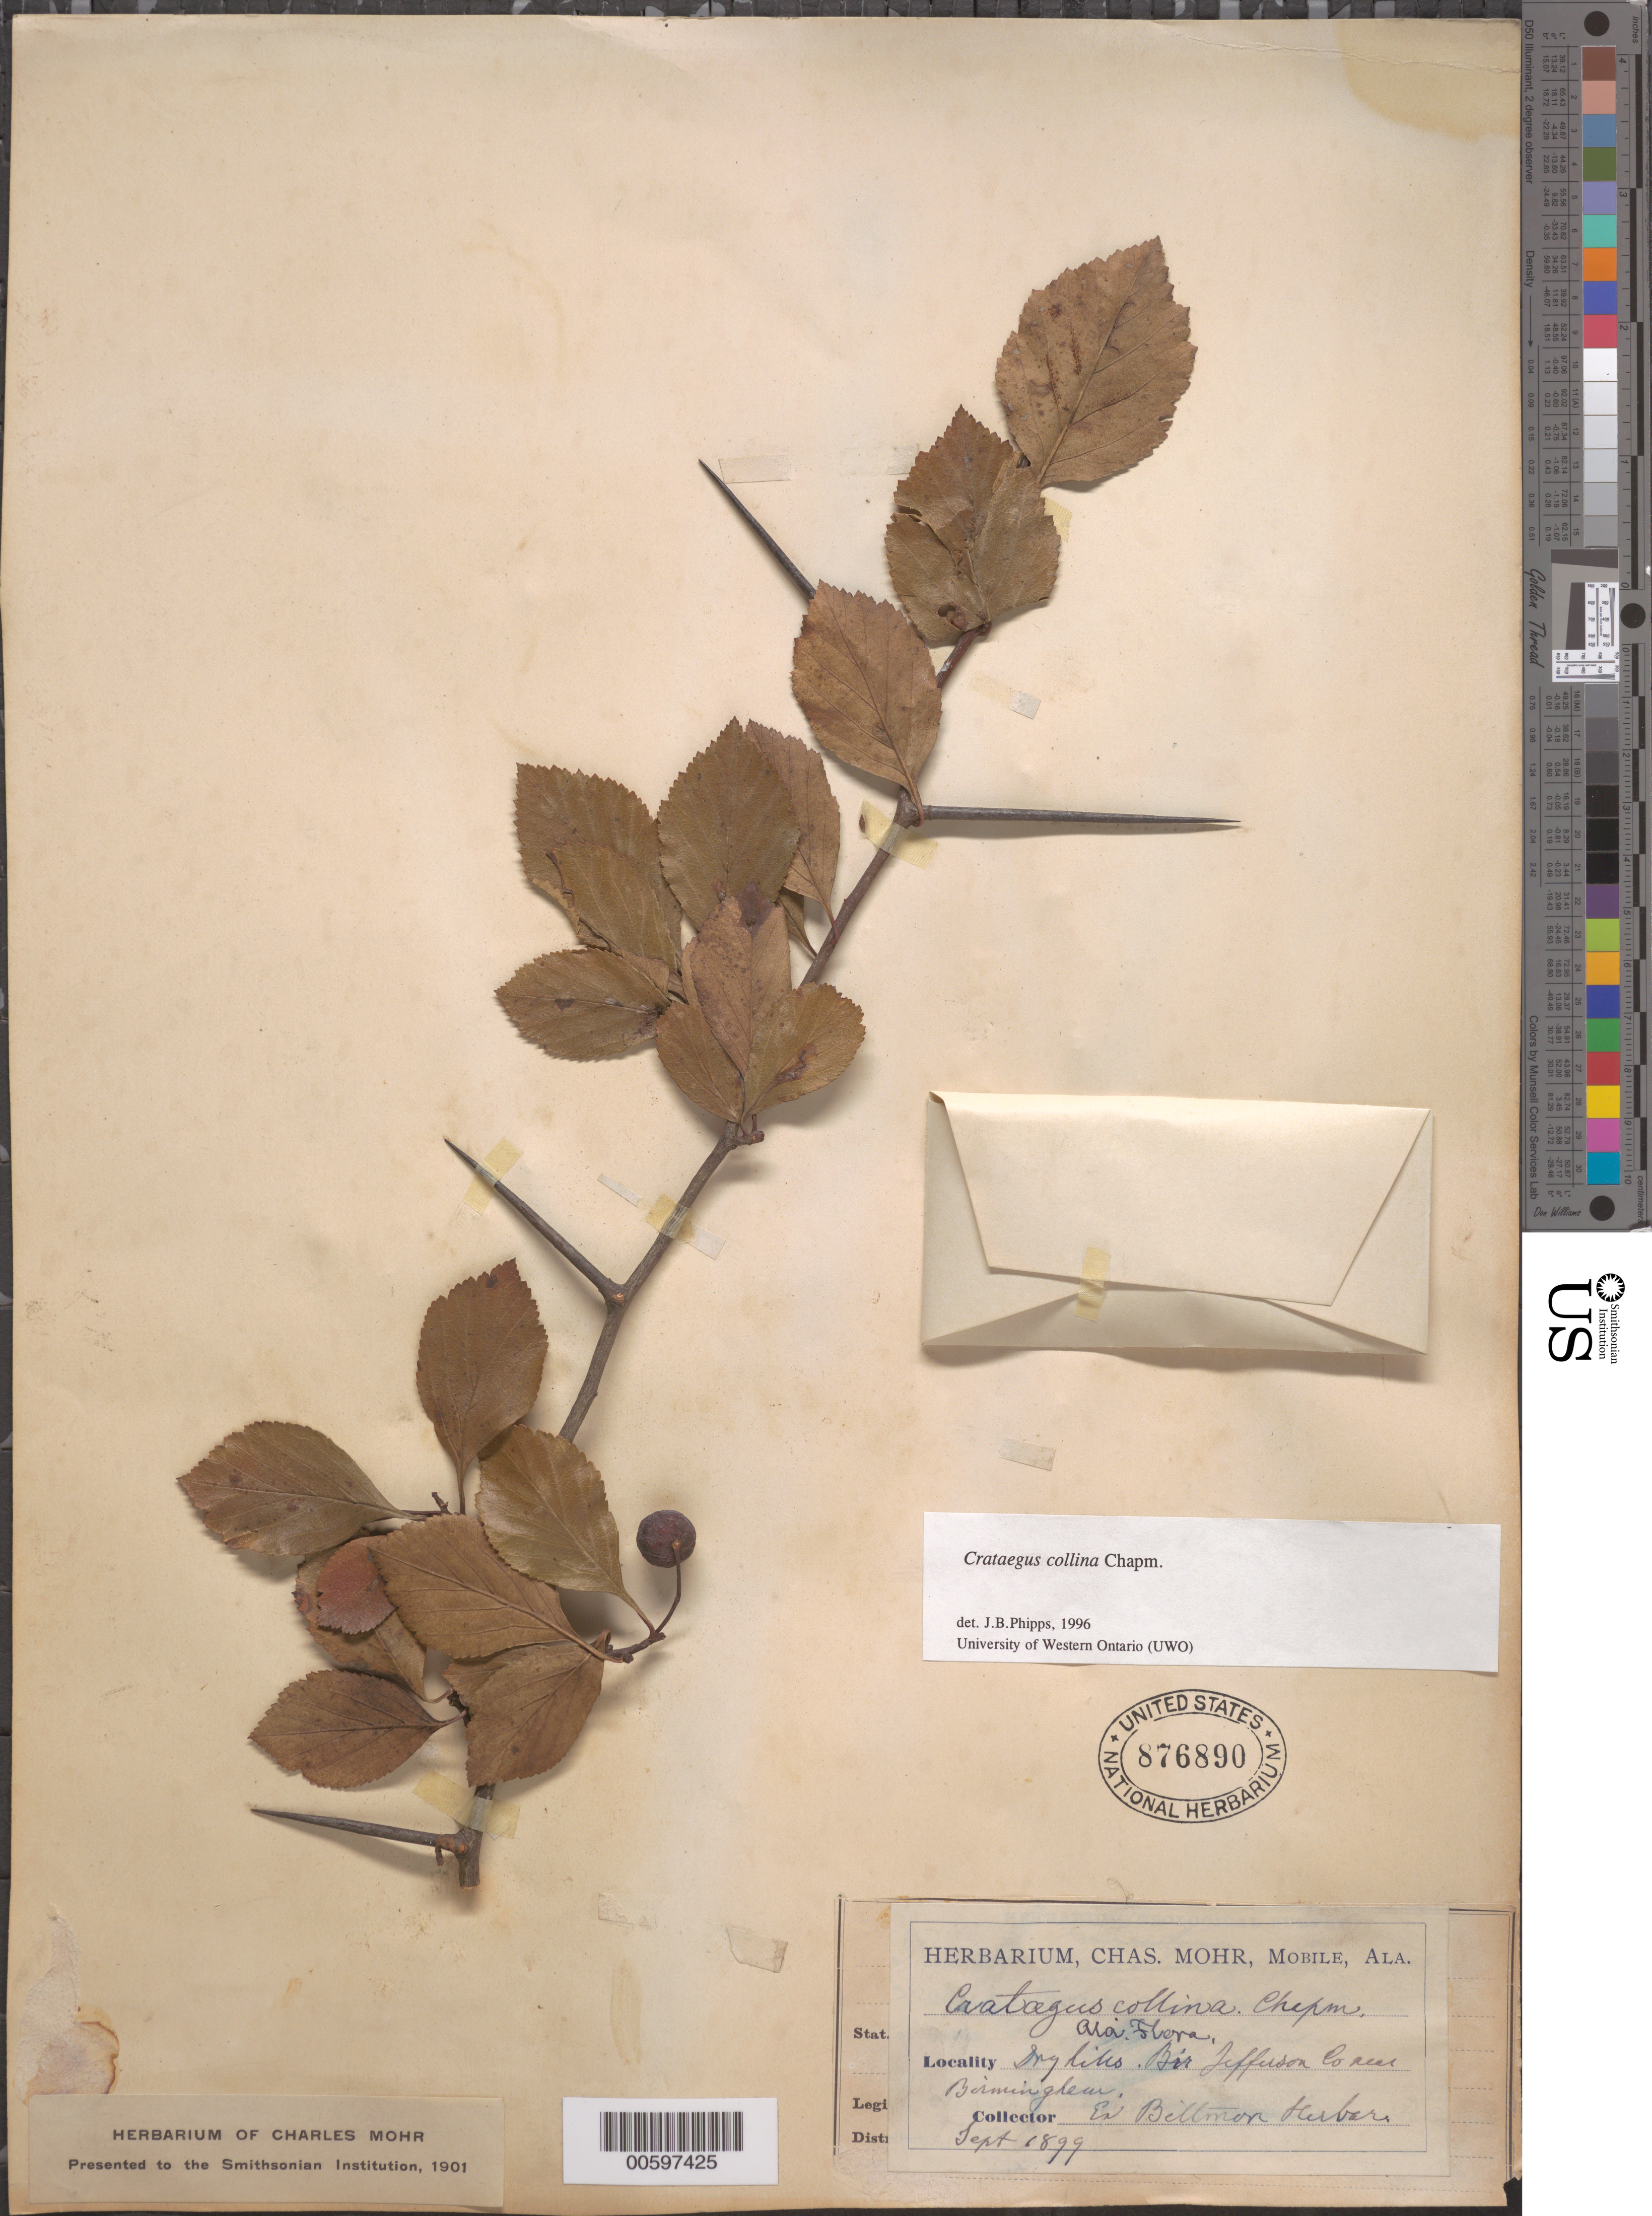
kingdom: Plantae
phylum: Tracheophyta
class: Magnoliopsida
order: Rosales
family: Rosaceae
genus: Crataegus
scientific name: Crataegus collina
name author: Chapm.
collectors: ex herb. Biltmore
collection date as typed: Sep 1899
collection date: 1899-09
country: United States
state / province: Alabama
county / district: Jefferson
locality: Near Birmingham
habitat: Dry hills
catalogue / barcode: US 876890